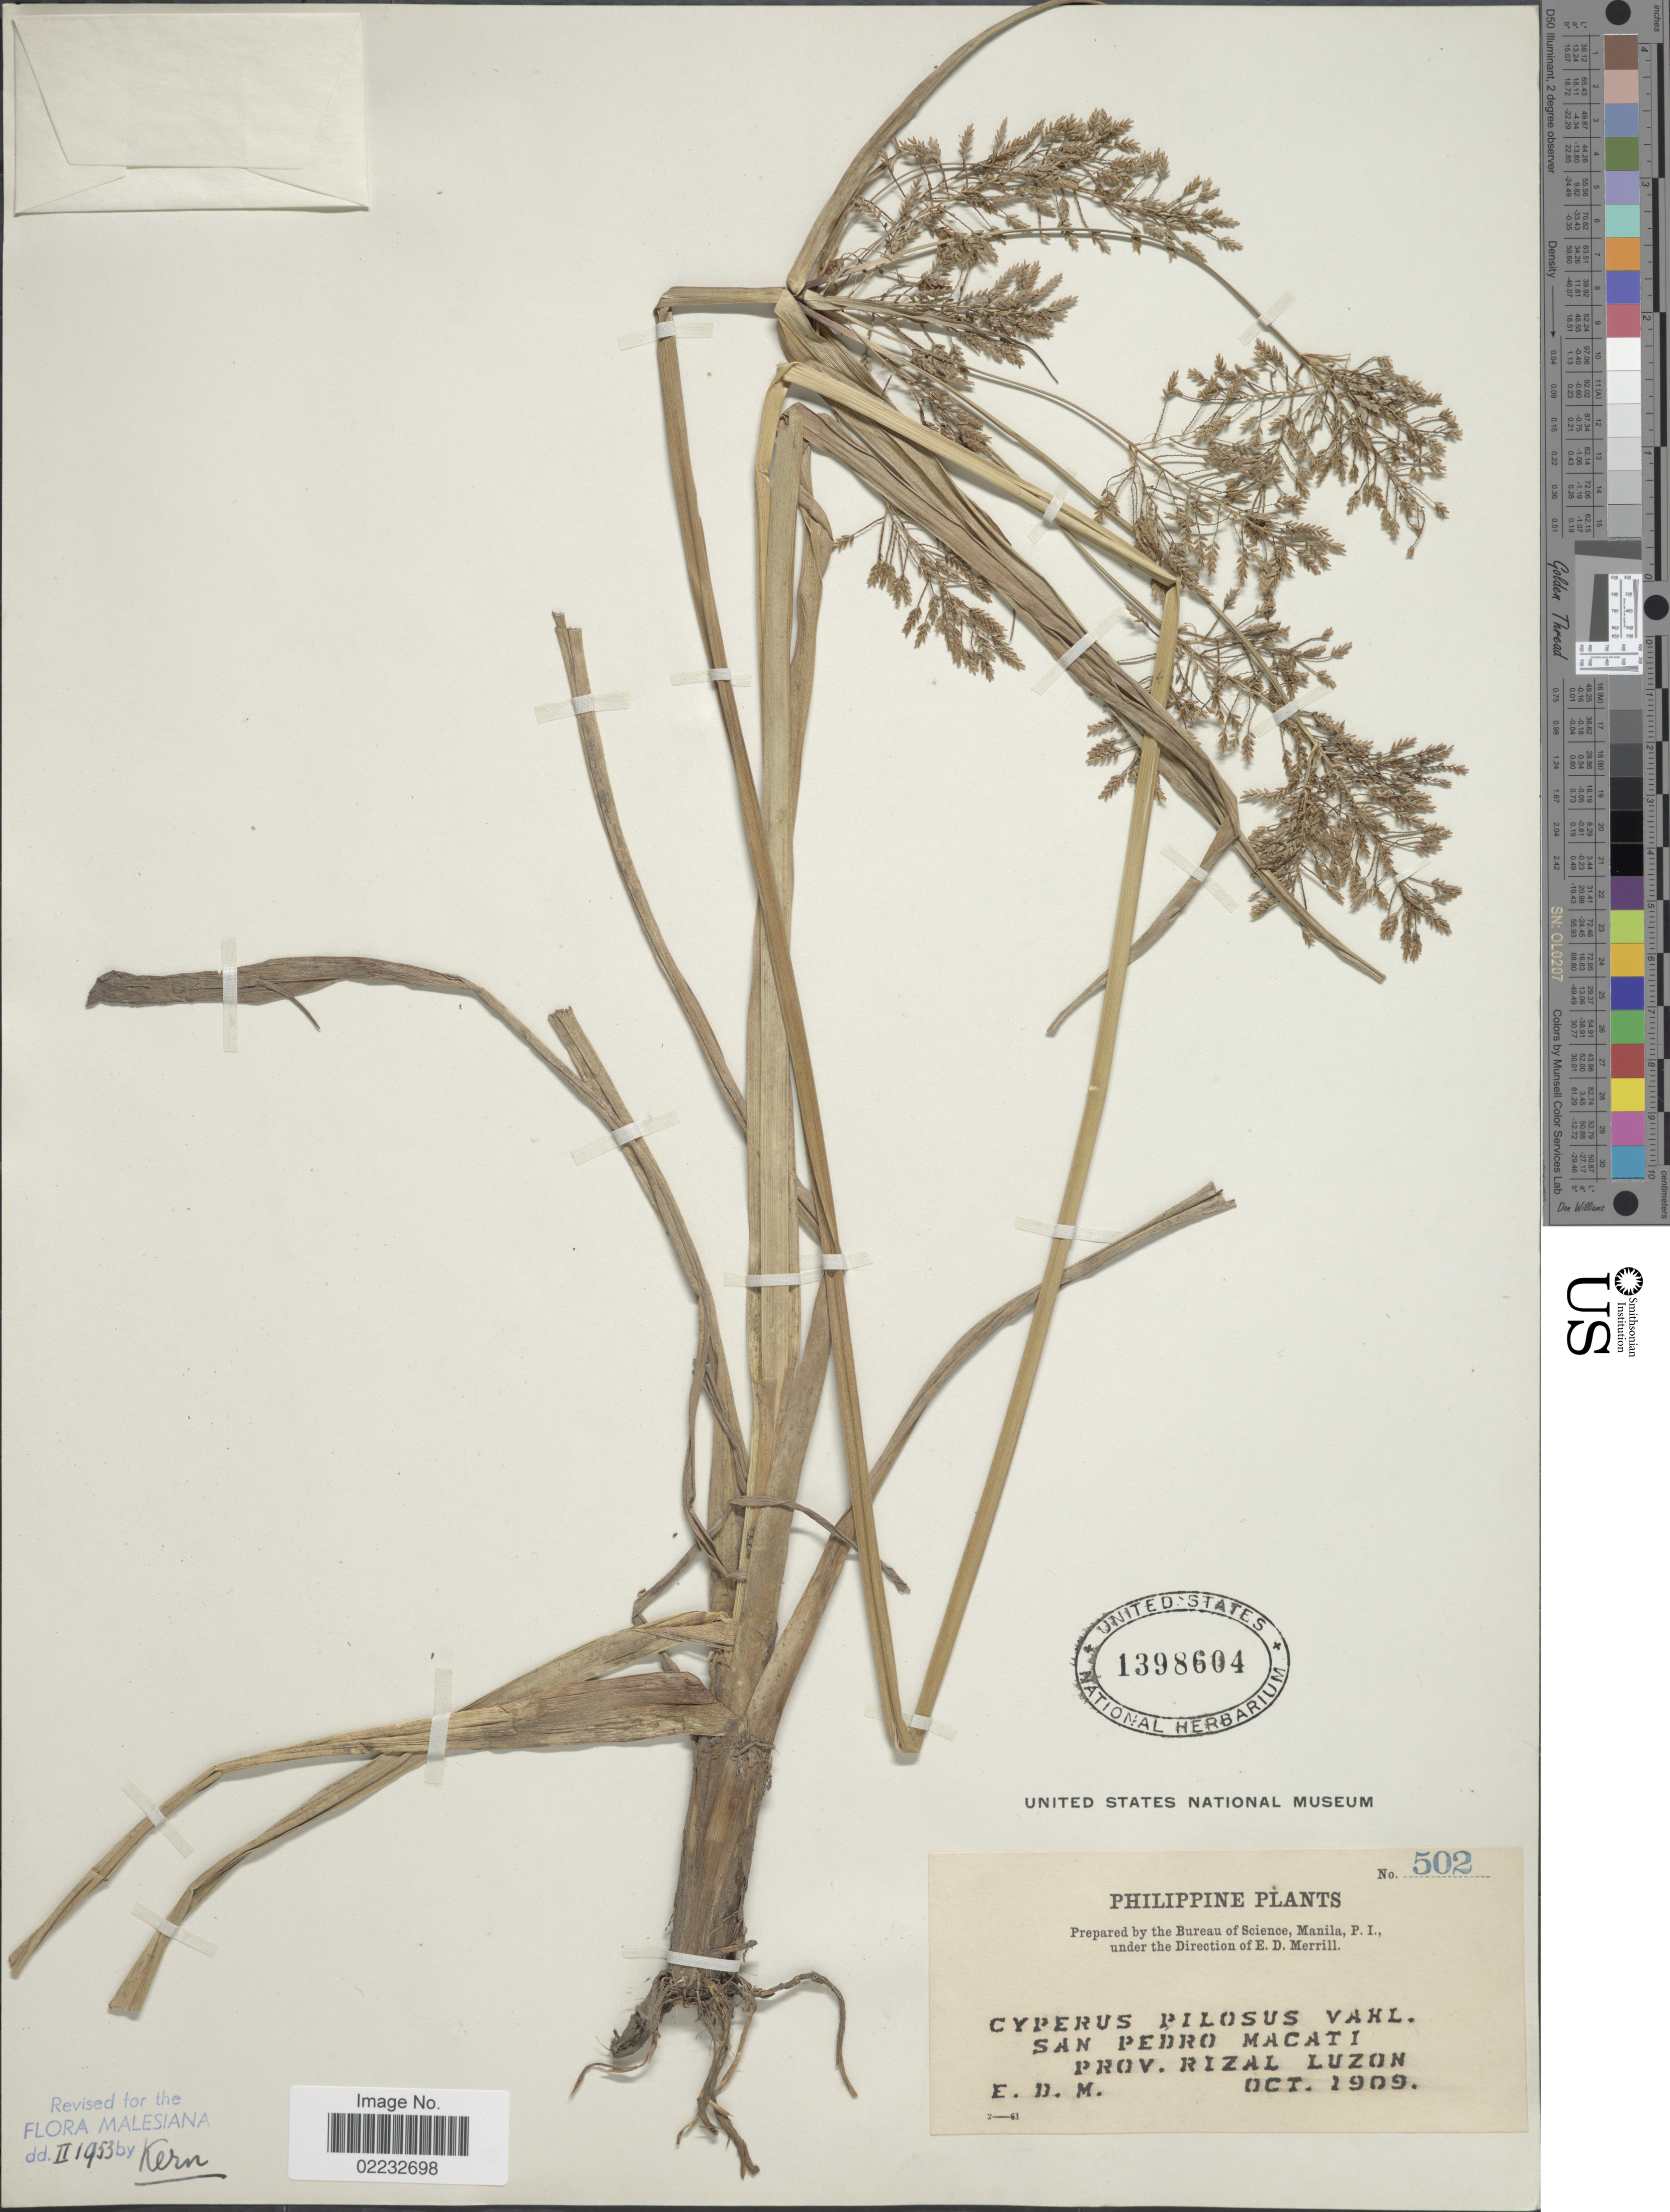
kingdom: Plantae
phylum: Tracheophyta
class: Liliopsida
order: Poales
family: Cyperaceae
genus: Cyperus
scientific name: Cyperus pilosus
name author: Vahl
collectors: E. D. Merrill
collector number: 502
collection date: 1909-10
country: Philippines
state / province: Calabarzon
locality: San Pedro Macati. Prov. Rizal Luzon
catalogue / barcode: US 1398604